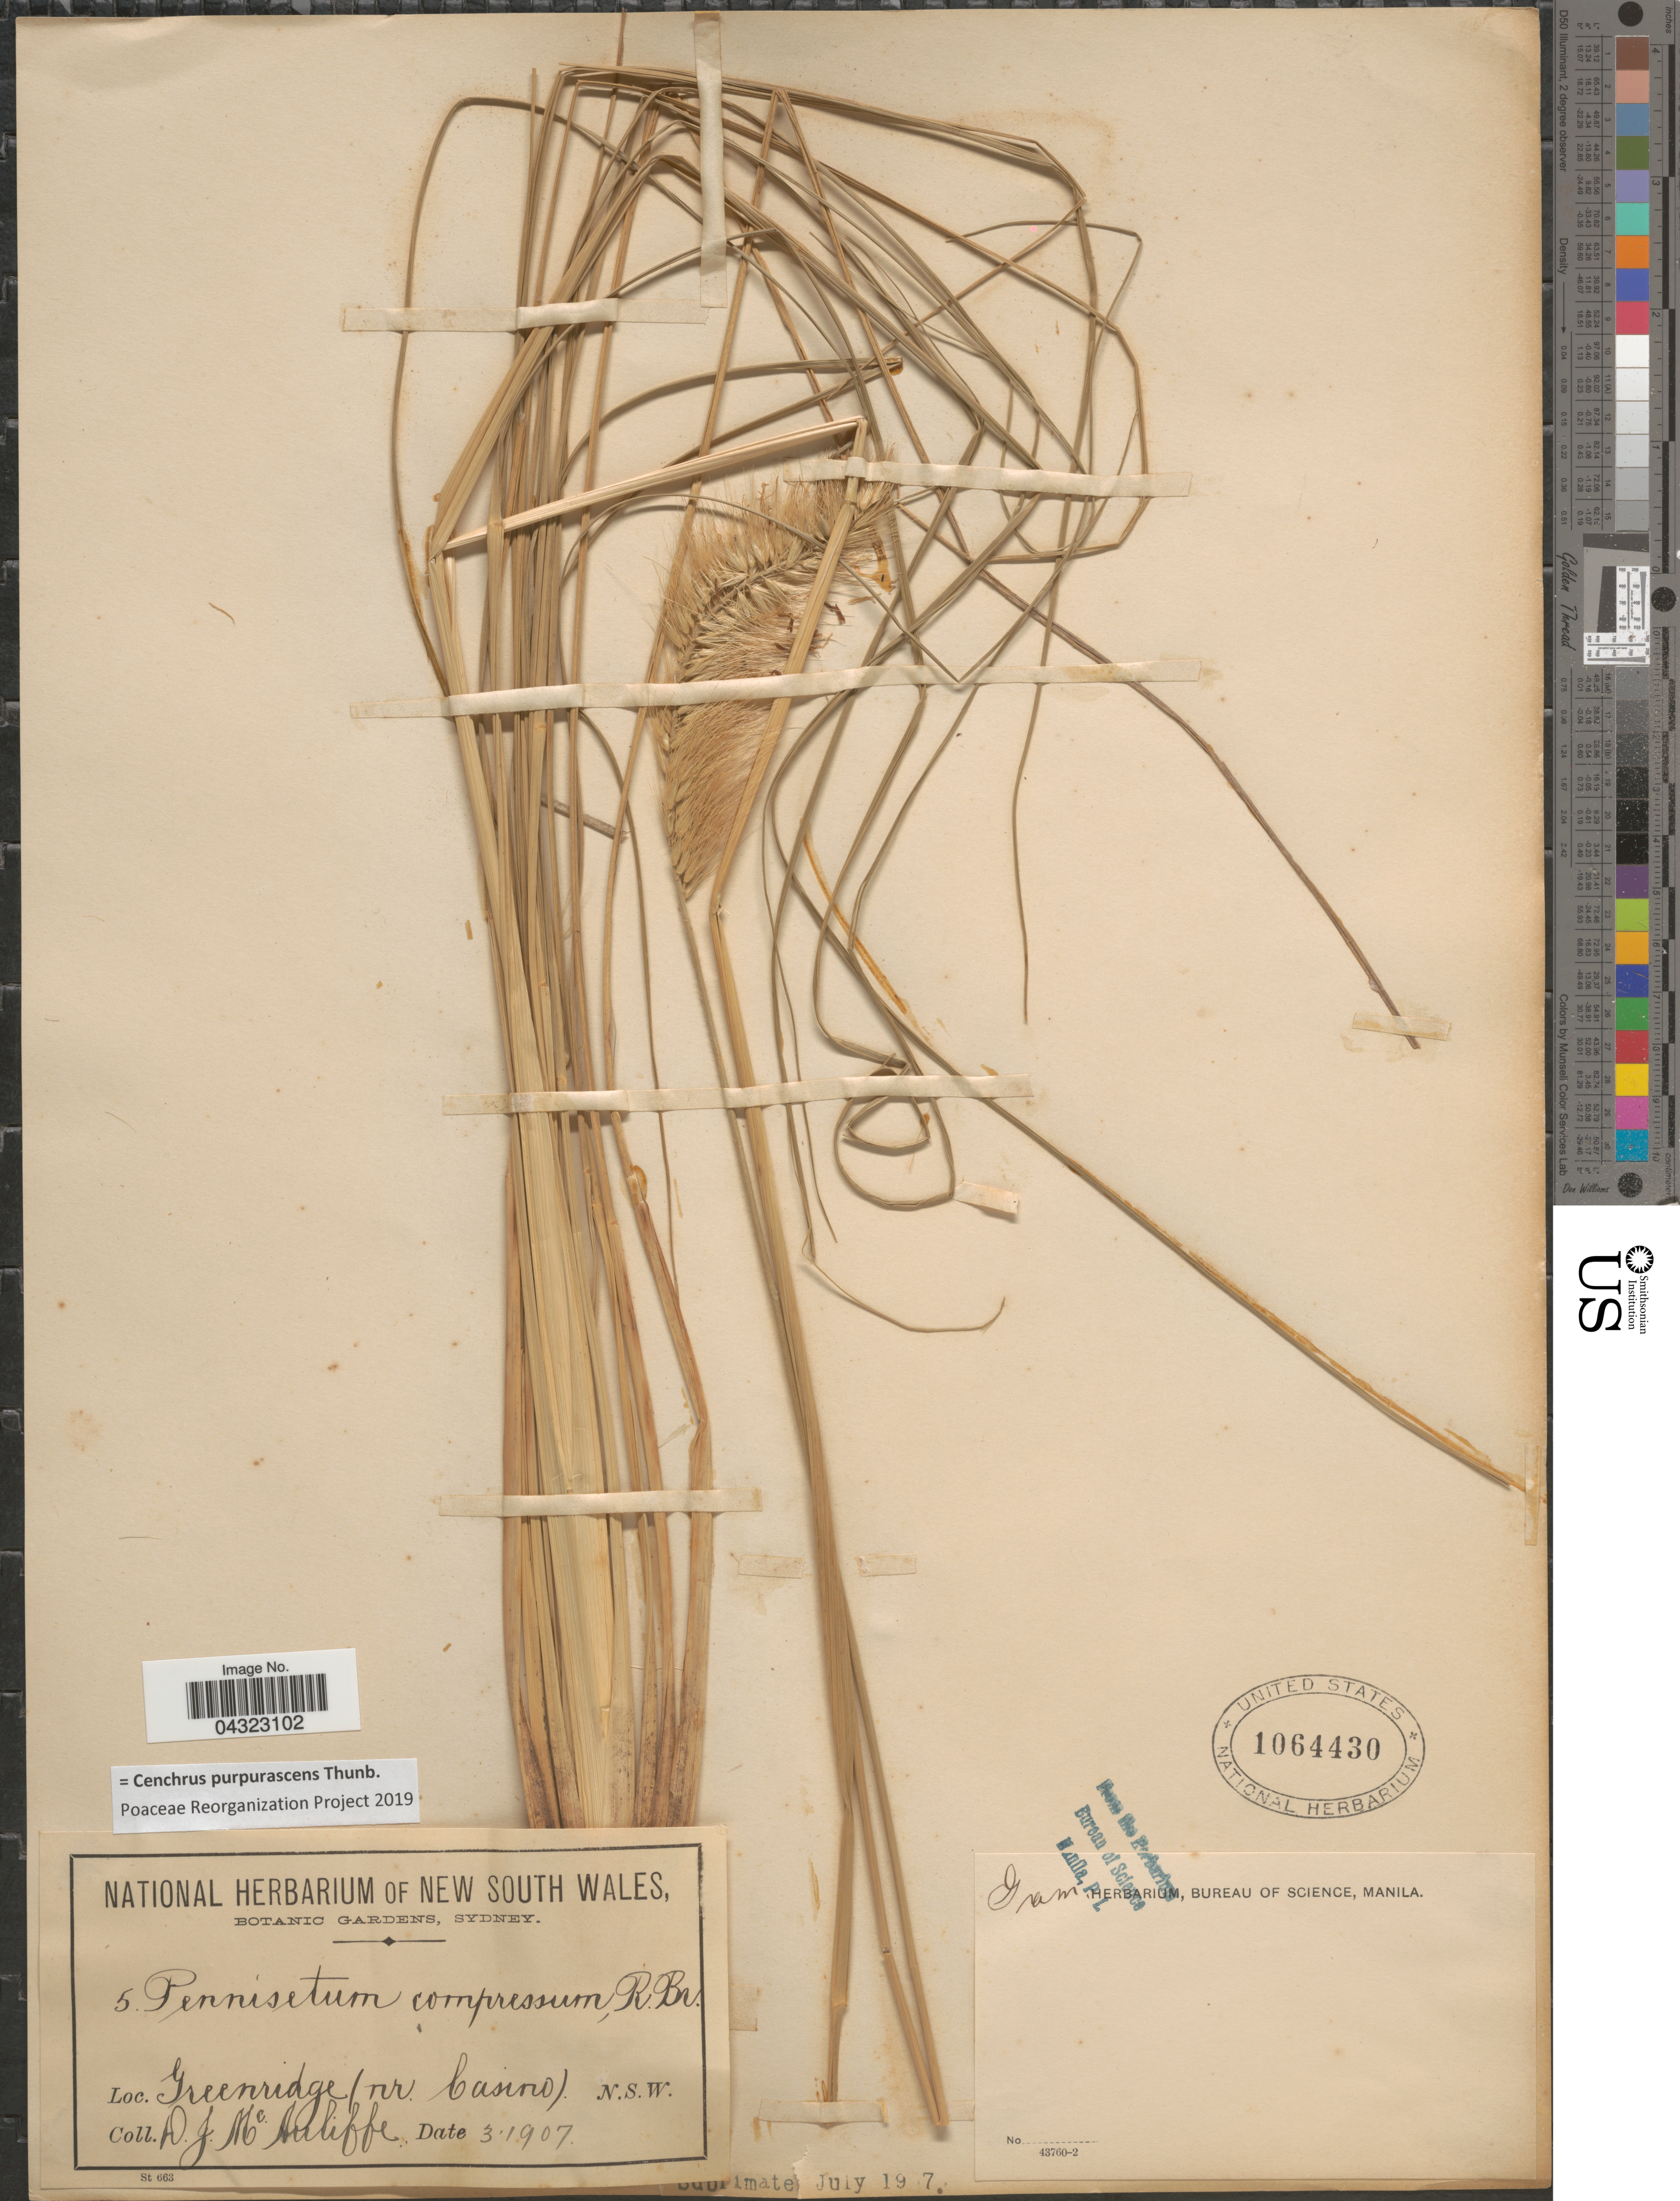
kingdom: Plantae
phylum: Tracheophyta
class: Liliopsida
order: Poales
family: Poaceae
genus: Cenchrus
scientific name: Cenchrus purpurascens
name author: Thunb.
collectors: D. McAuliffe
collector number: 5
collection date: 1907-03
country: Australia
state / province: New South Wales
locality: Greenridge (nr. Casino).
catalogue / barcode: US 1064430